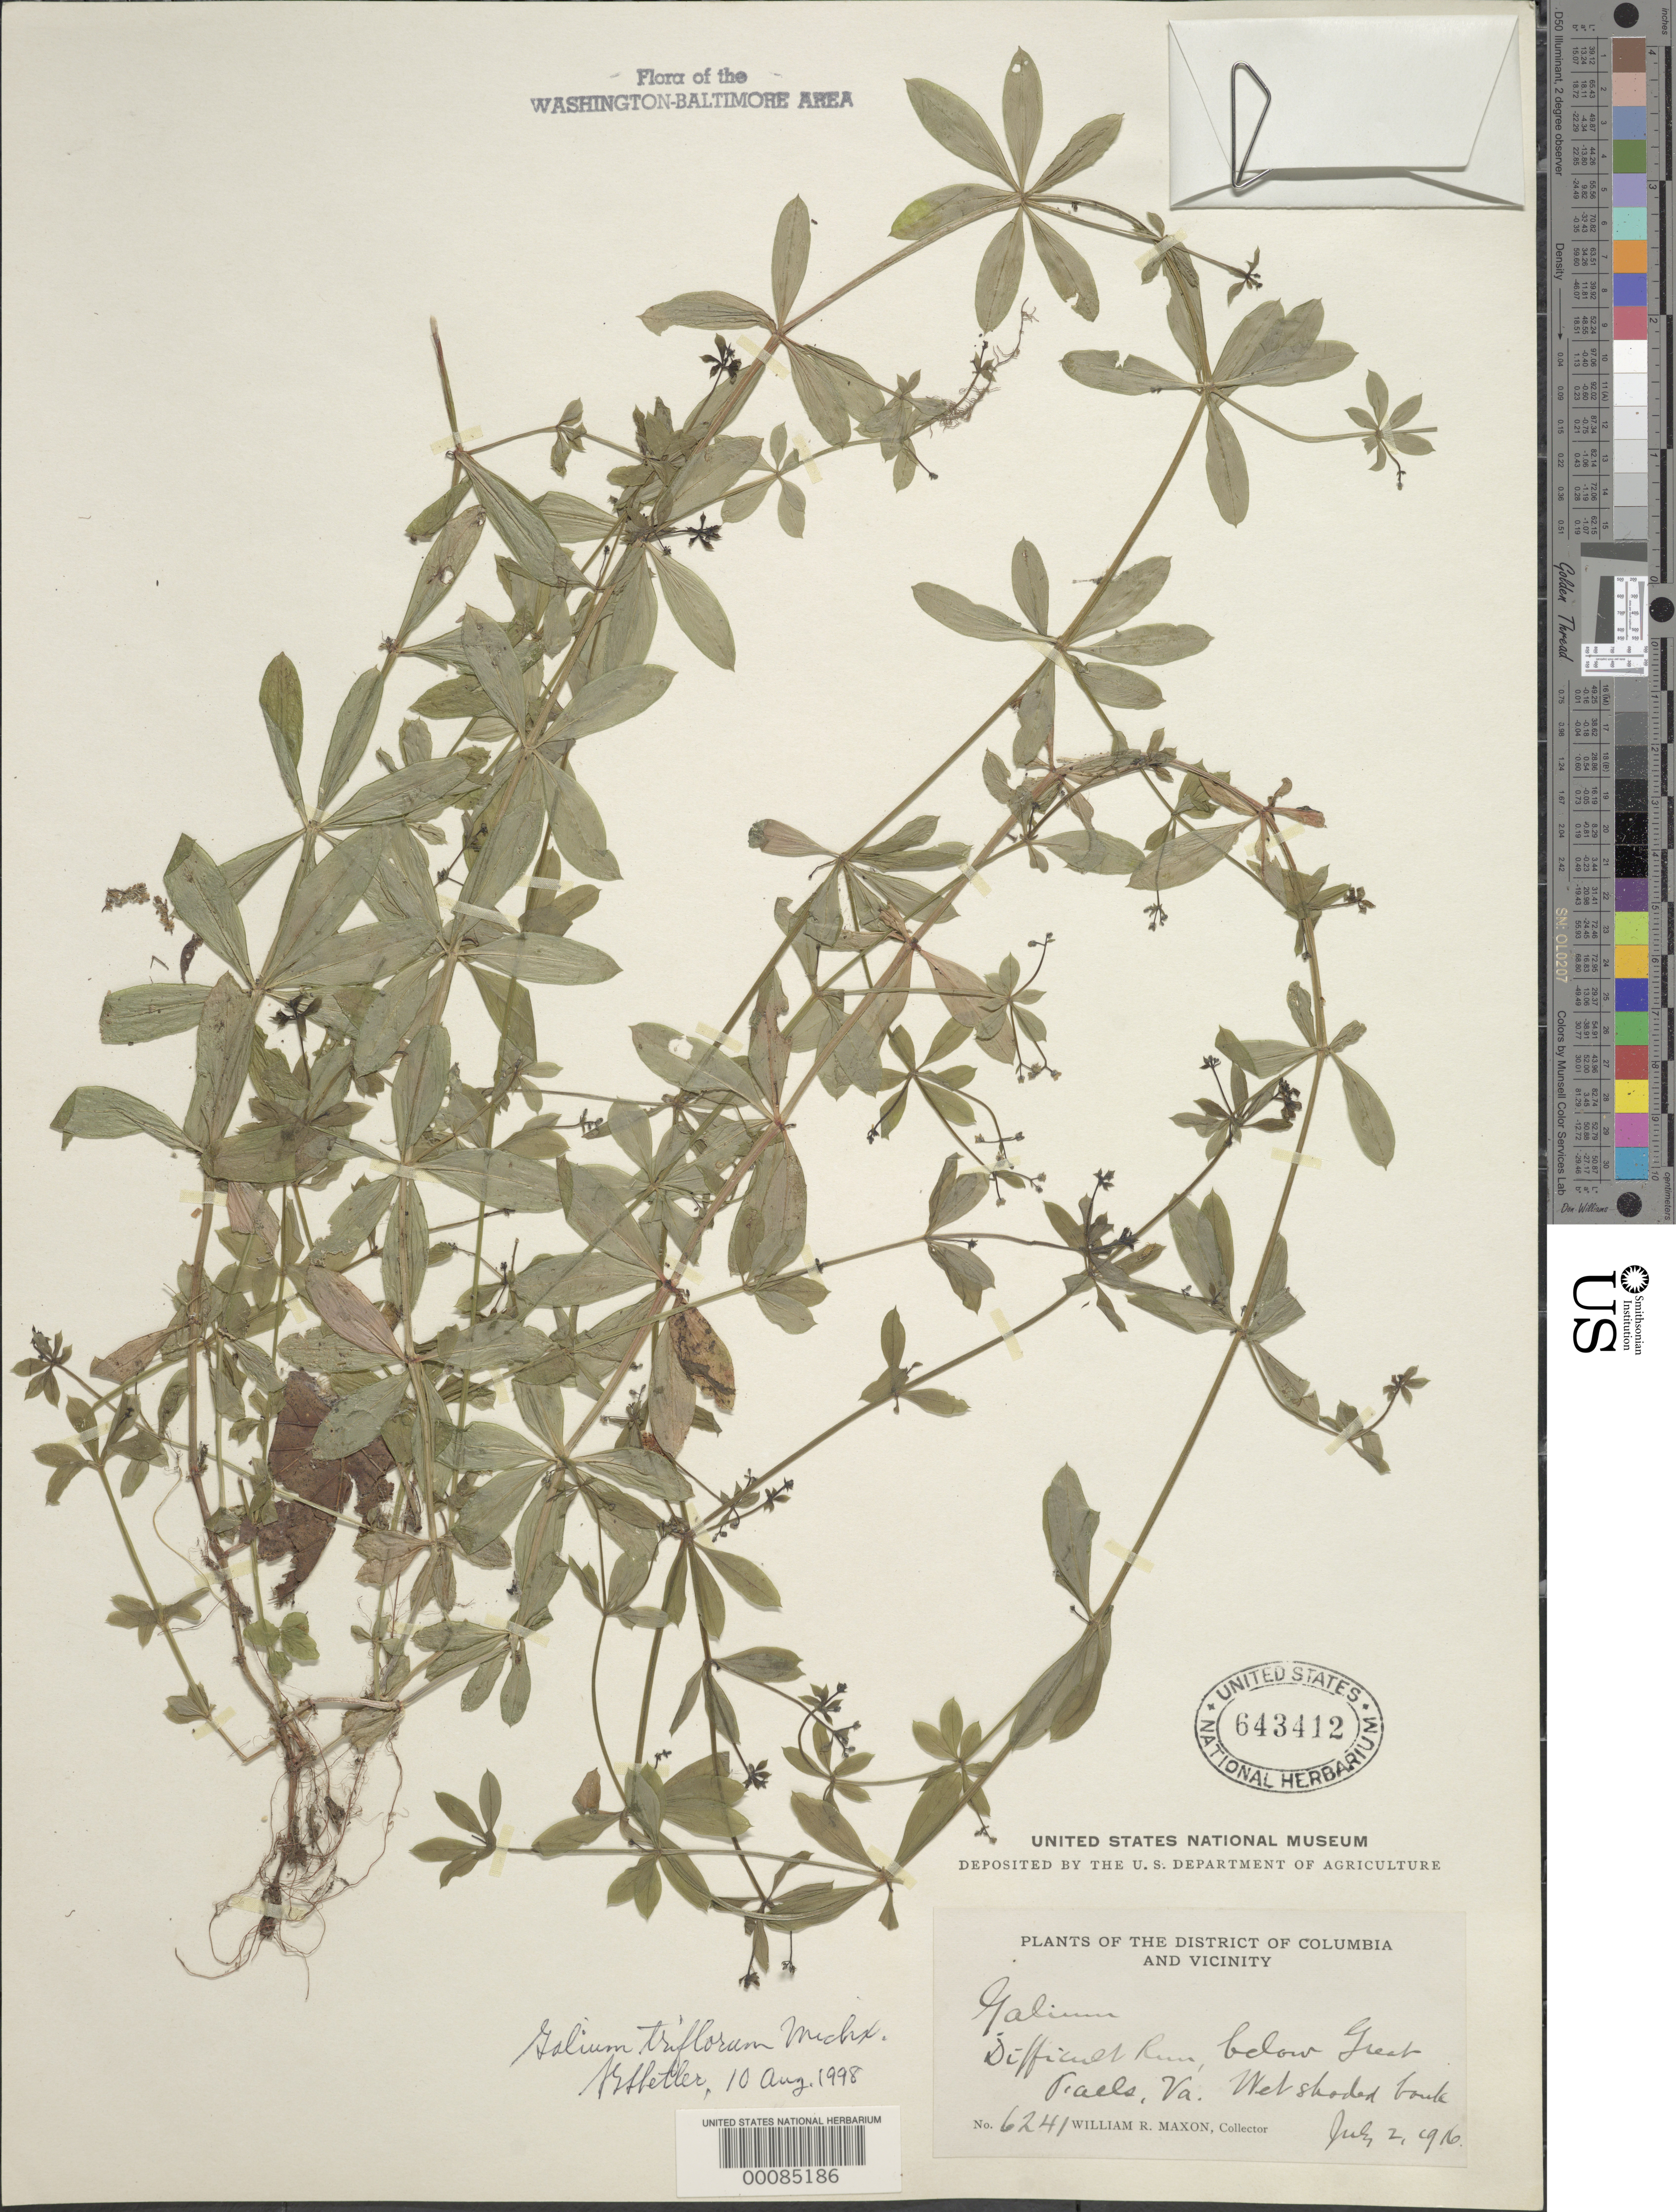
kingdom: Plantae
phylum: Tracheophyta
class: Magnoliopsida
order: Gentianales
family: Rubiaceae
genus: Galium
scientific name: Galium triflorum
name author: Michx.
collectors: W. R. Maxon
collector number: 6241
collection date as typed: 02 Jul 1916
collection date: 1916-07-02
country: United States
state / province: Virginia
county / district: Fairfax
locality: Difficult Run C. and O. Canal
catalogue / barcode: US 643412